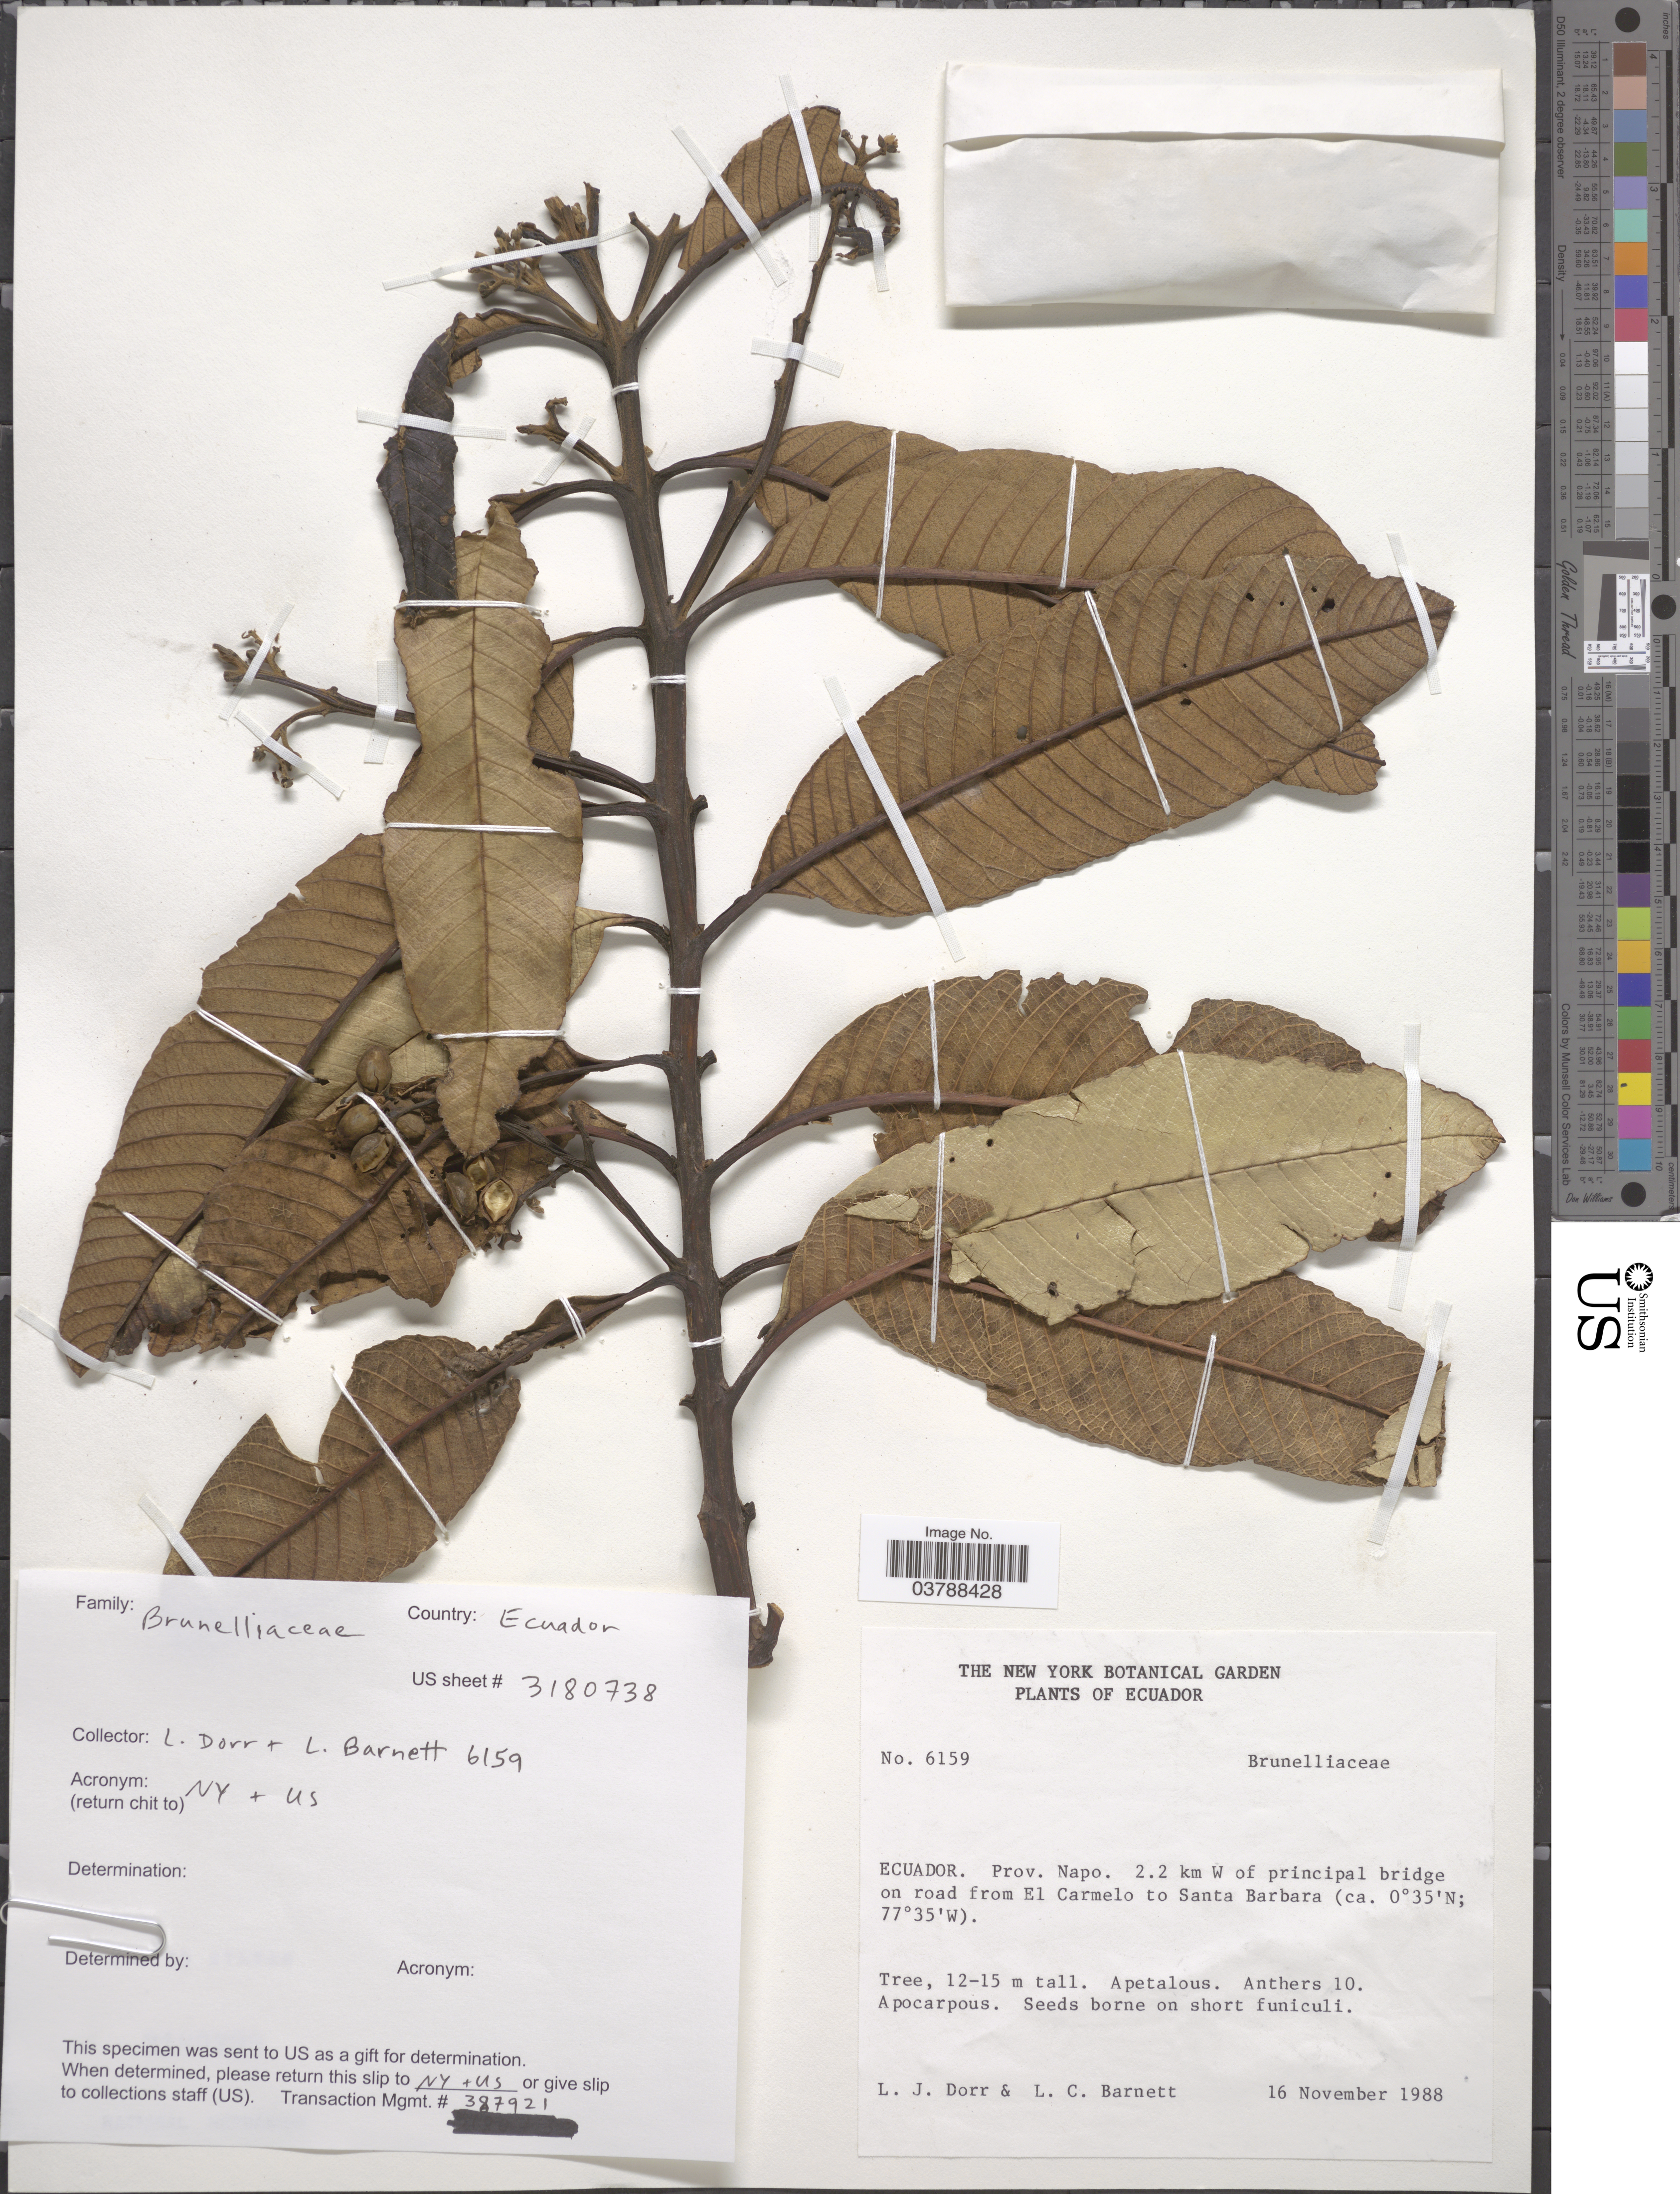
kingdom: Plantae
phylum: Tracheophyta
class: Magnoliopsida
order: Oxalidales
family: Brunelliaceae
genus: Brunellia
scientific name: Brunellia sp.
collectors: L. J. Dorr & L. C. Barnett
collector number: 6159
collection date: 1988-11-16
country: Ecuador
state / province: Napo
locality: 2.2 km W of principal bridge on road from El Carmelo to Santa Barbara.